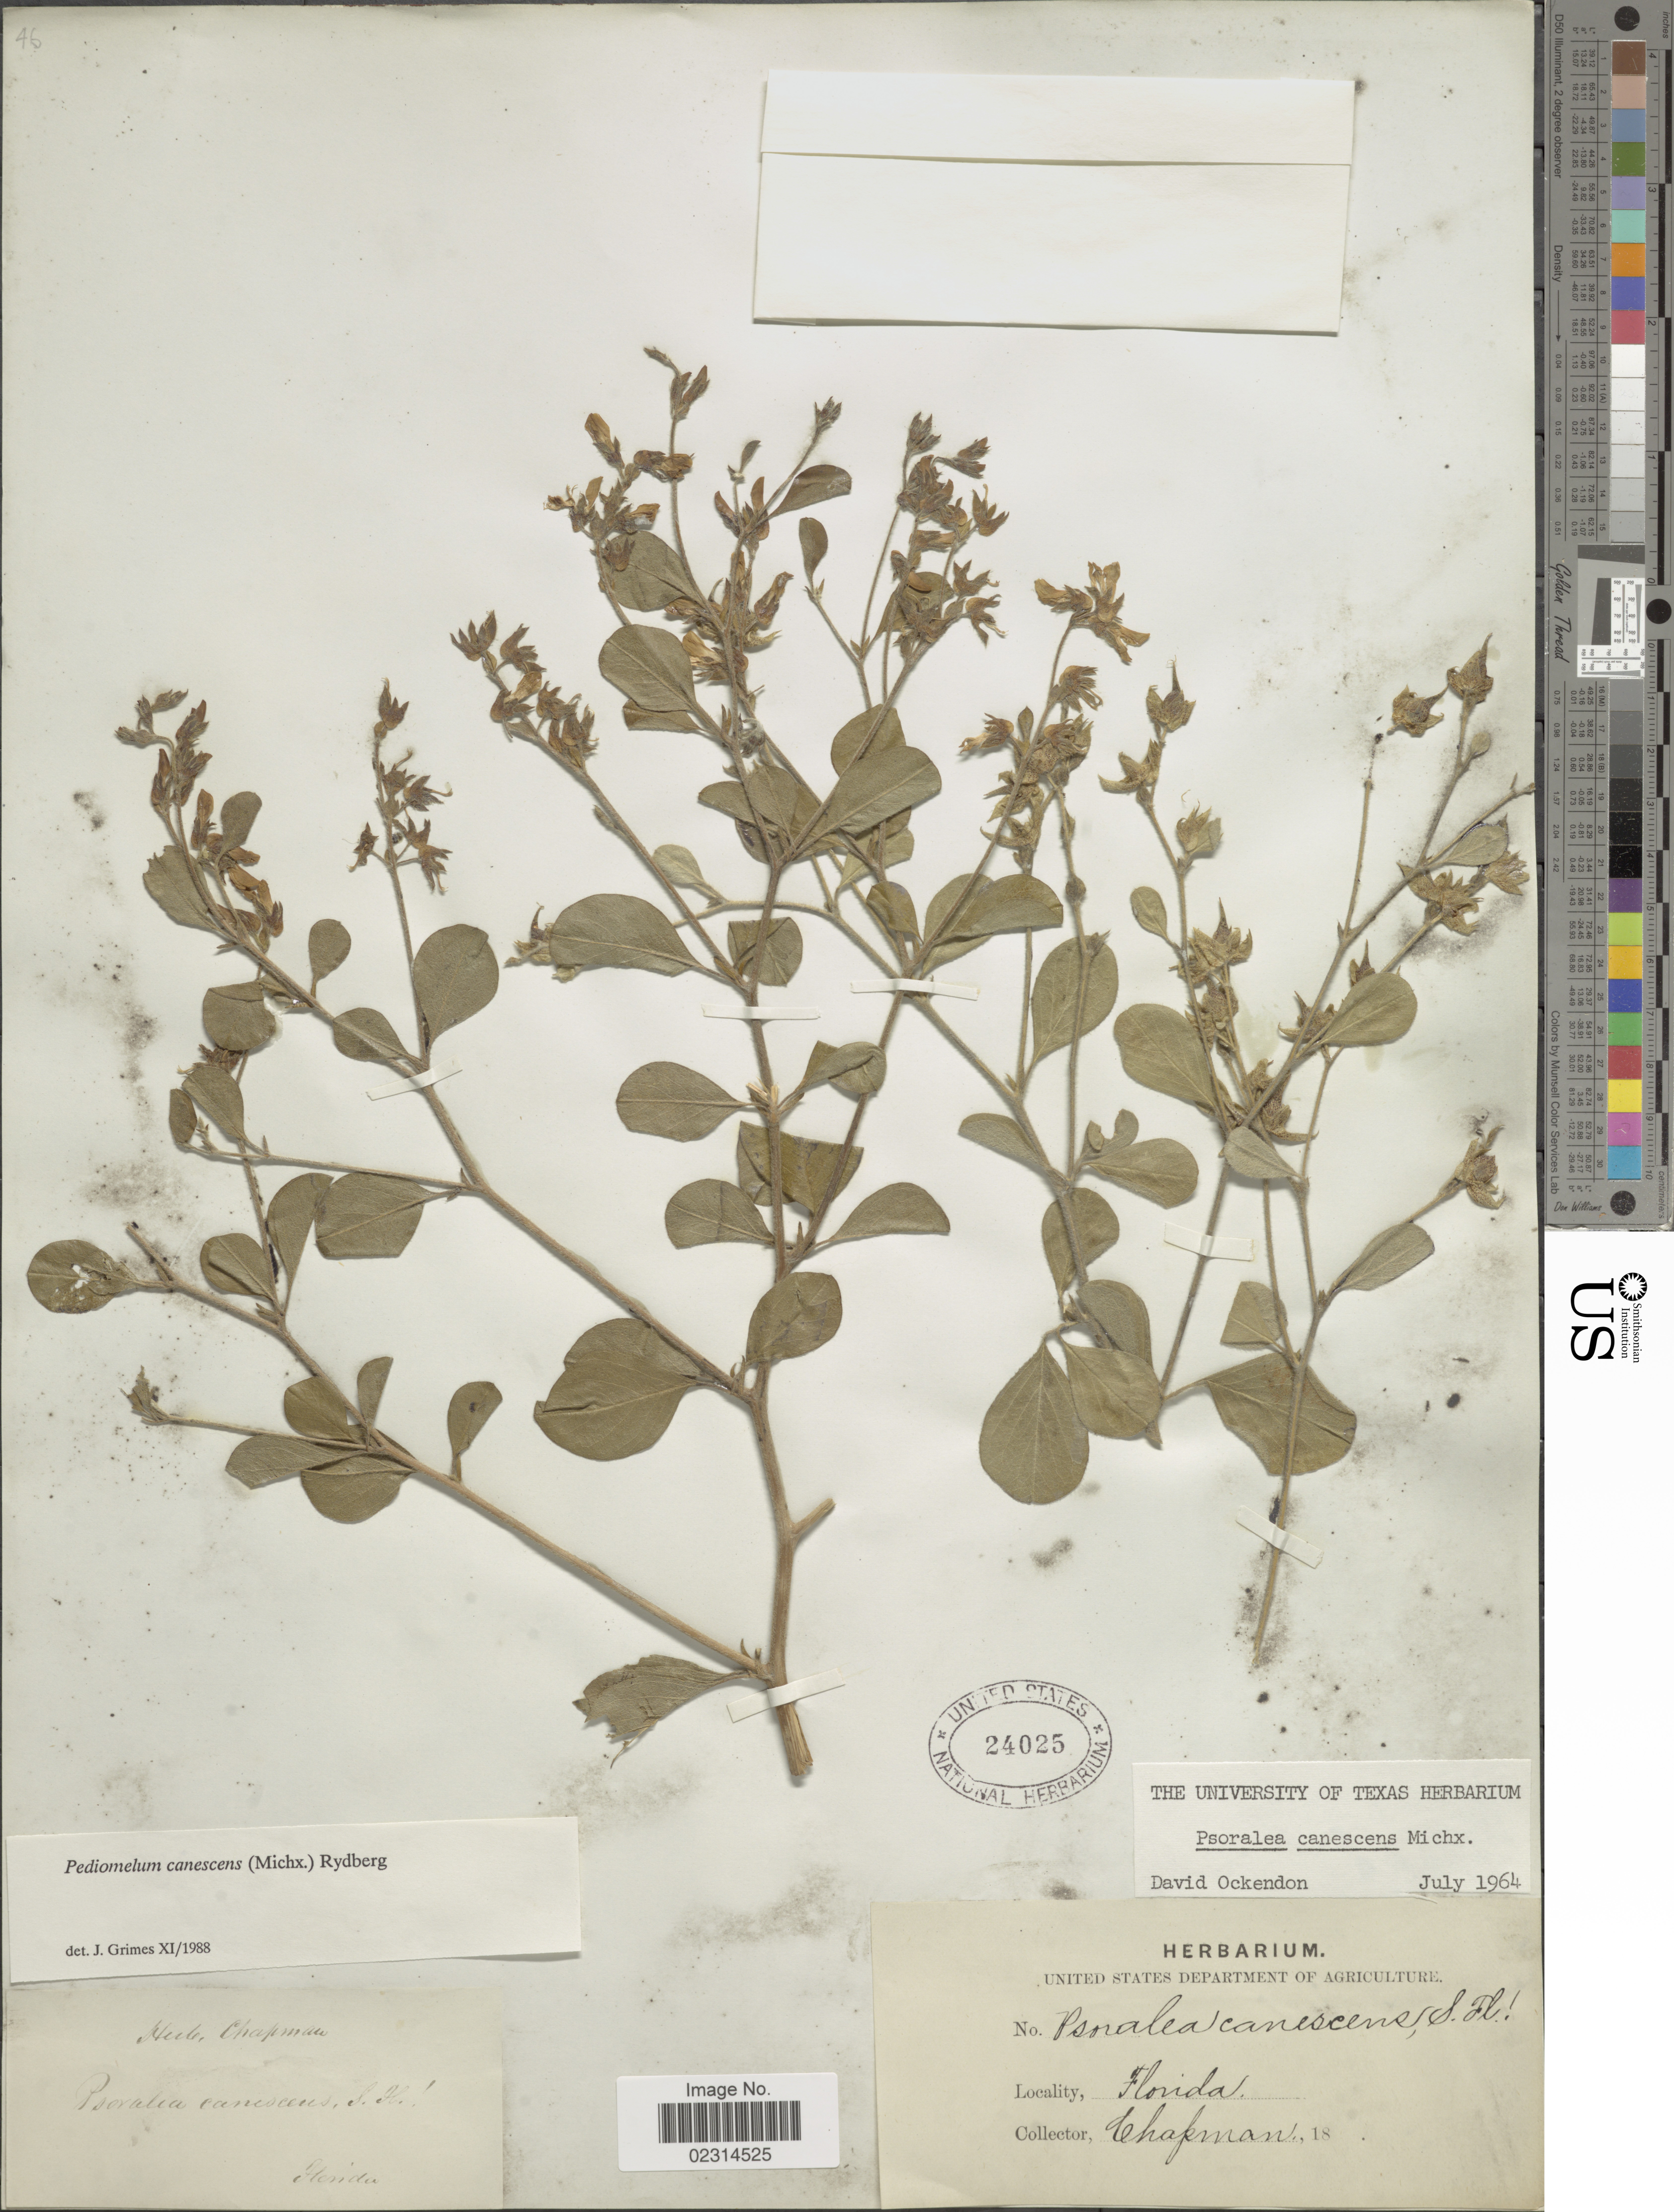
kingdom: Plantae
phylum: Tracheophyta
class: Magnoliopsida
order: Fabales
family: Fabaceae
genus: Pediomelum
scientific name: Pediomelum canescens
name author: (Michx.) Rydb.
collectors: A. Chapman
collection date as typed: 18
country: United States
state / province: Florida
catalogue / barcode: US 24025